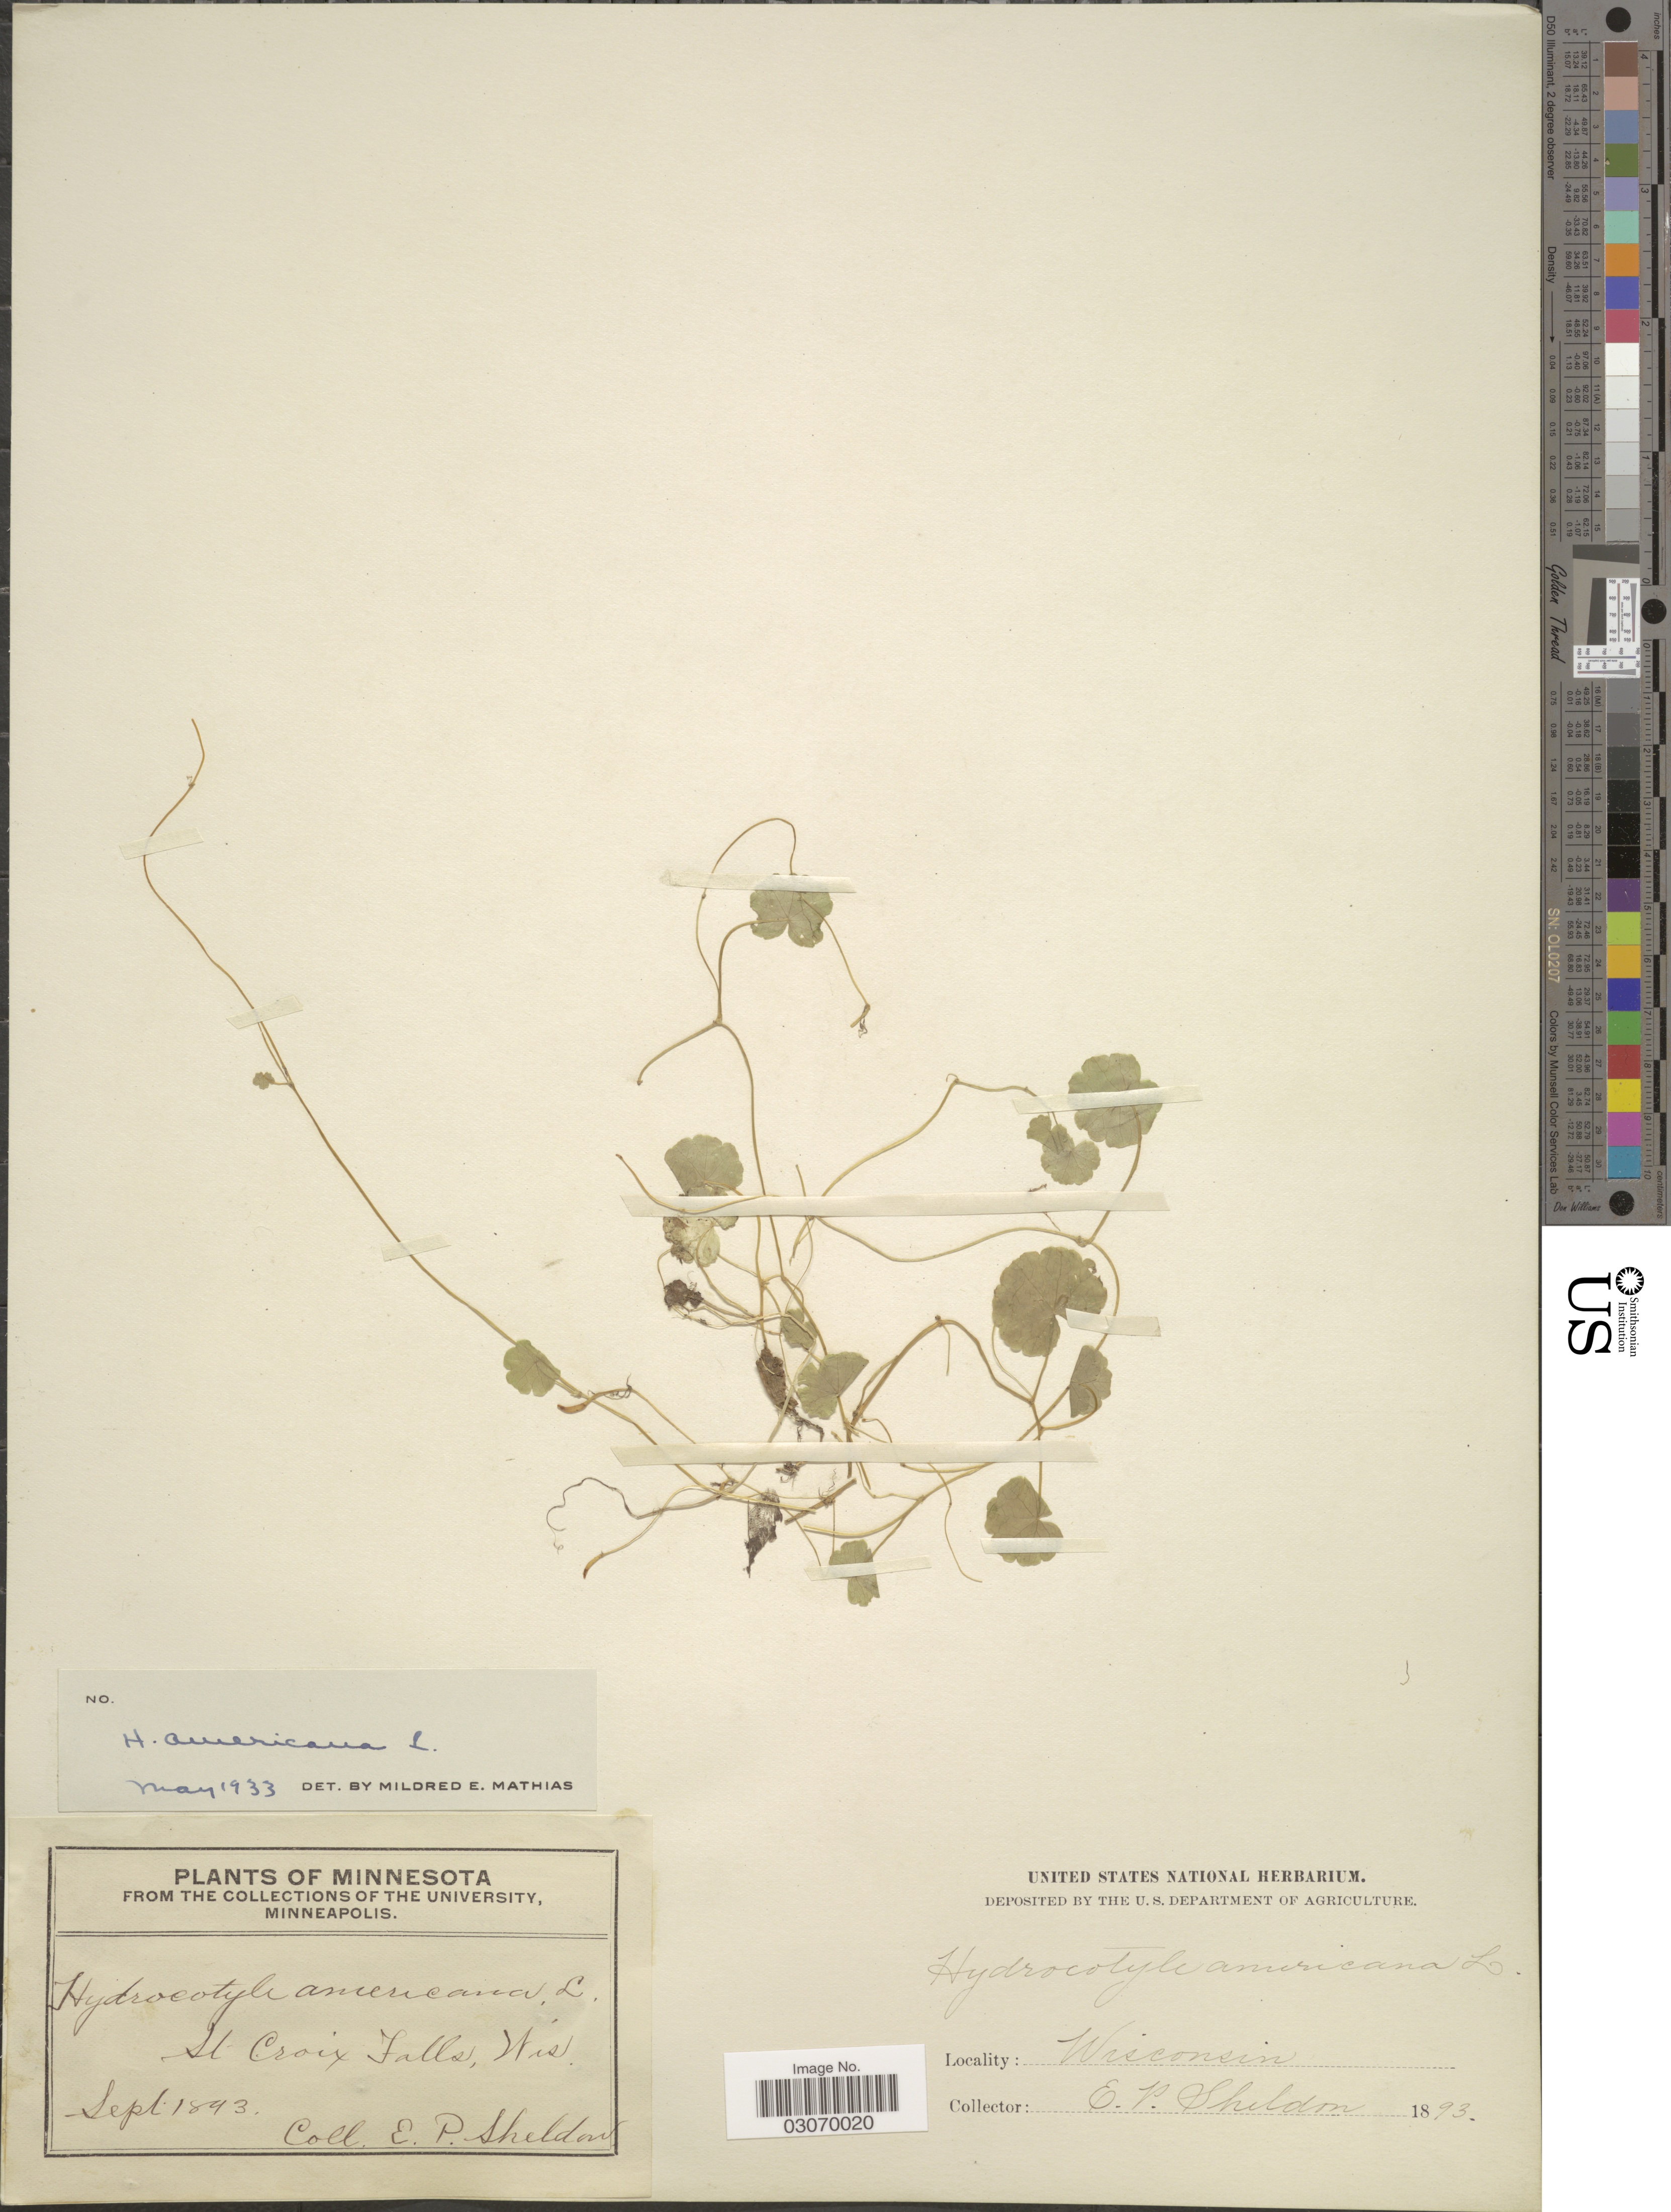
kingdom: Plantae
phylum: Tracheophyta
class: Magnoliopsida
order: Apiales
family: Araliaceae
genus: Hydrocotyle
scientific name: Hydrocotyle americana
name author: L.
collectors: E. P. Sheldon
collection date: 1893-09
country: United States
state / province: Wisconsin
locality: St. Croix Falls.